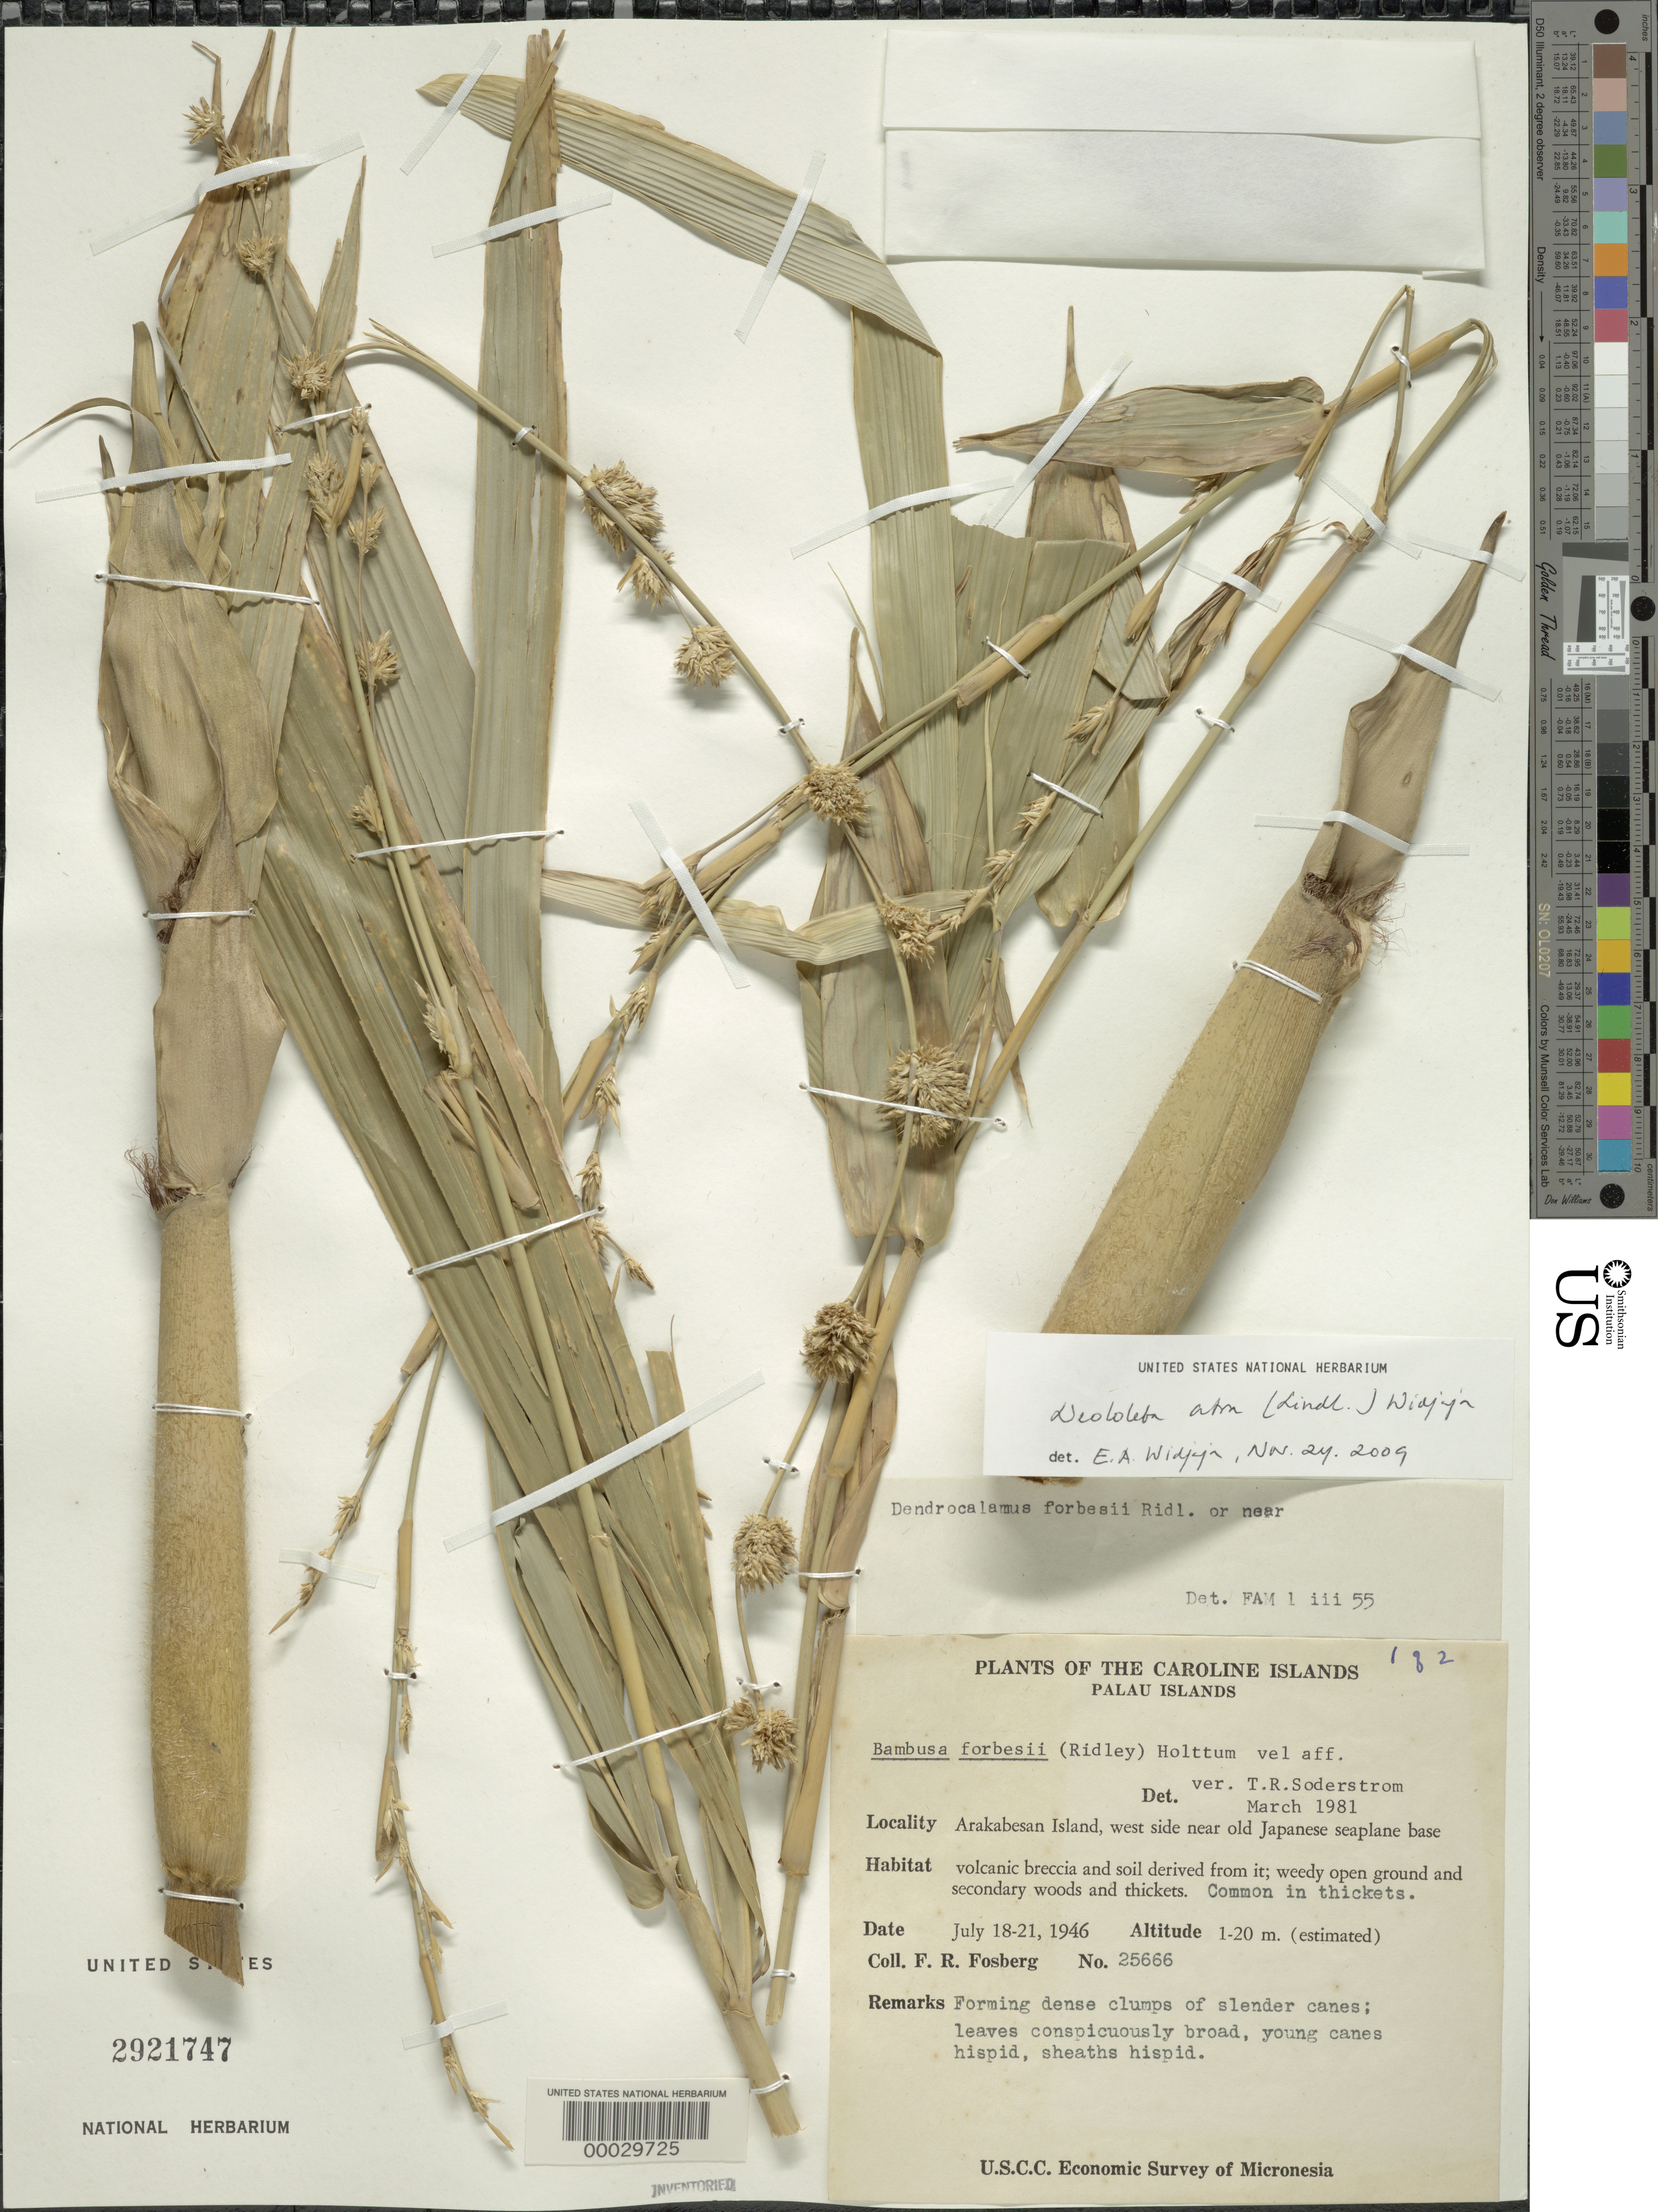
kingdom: Plantae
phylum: Tracheophyta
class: Liliopsida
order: Poales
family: Poaceae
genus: Neololeba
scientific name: Neololeba atra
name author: (Lindl.) Widjaja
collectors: F. R. Fosberg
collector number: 25666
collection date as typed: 18 Jul 1946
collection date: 1946-07-18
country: Palau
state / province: Koror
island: Ngerekebesang [Arakabesan]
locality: Arakabesan I.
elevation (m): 1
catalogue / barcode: US 2921747